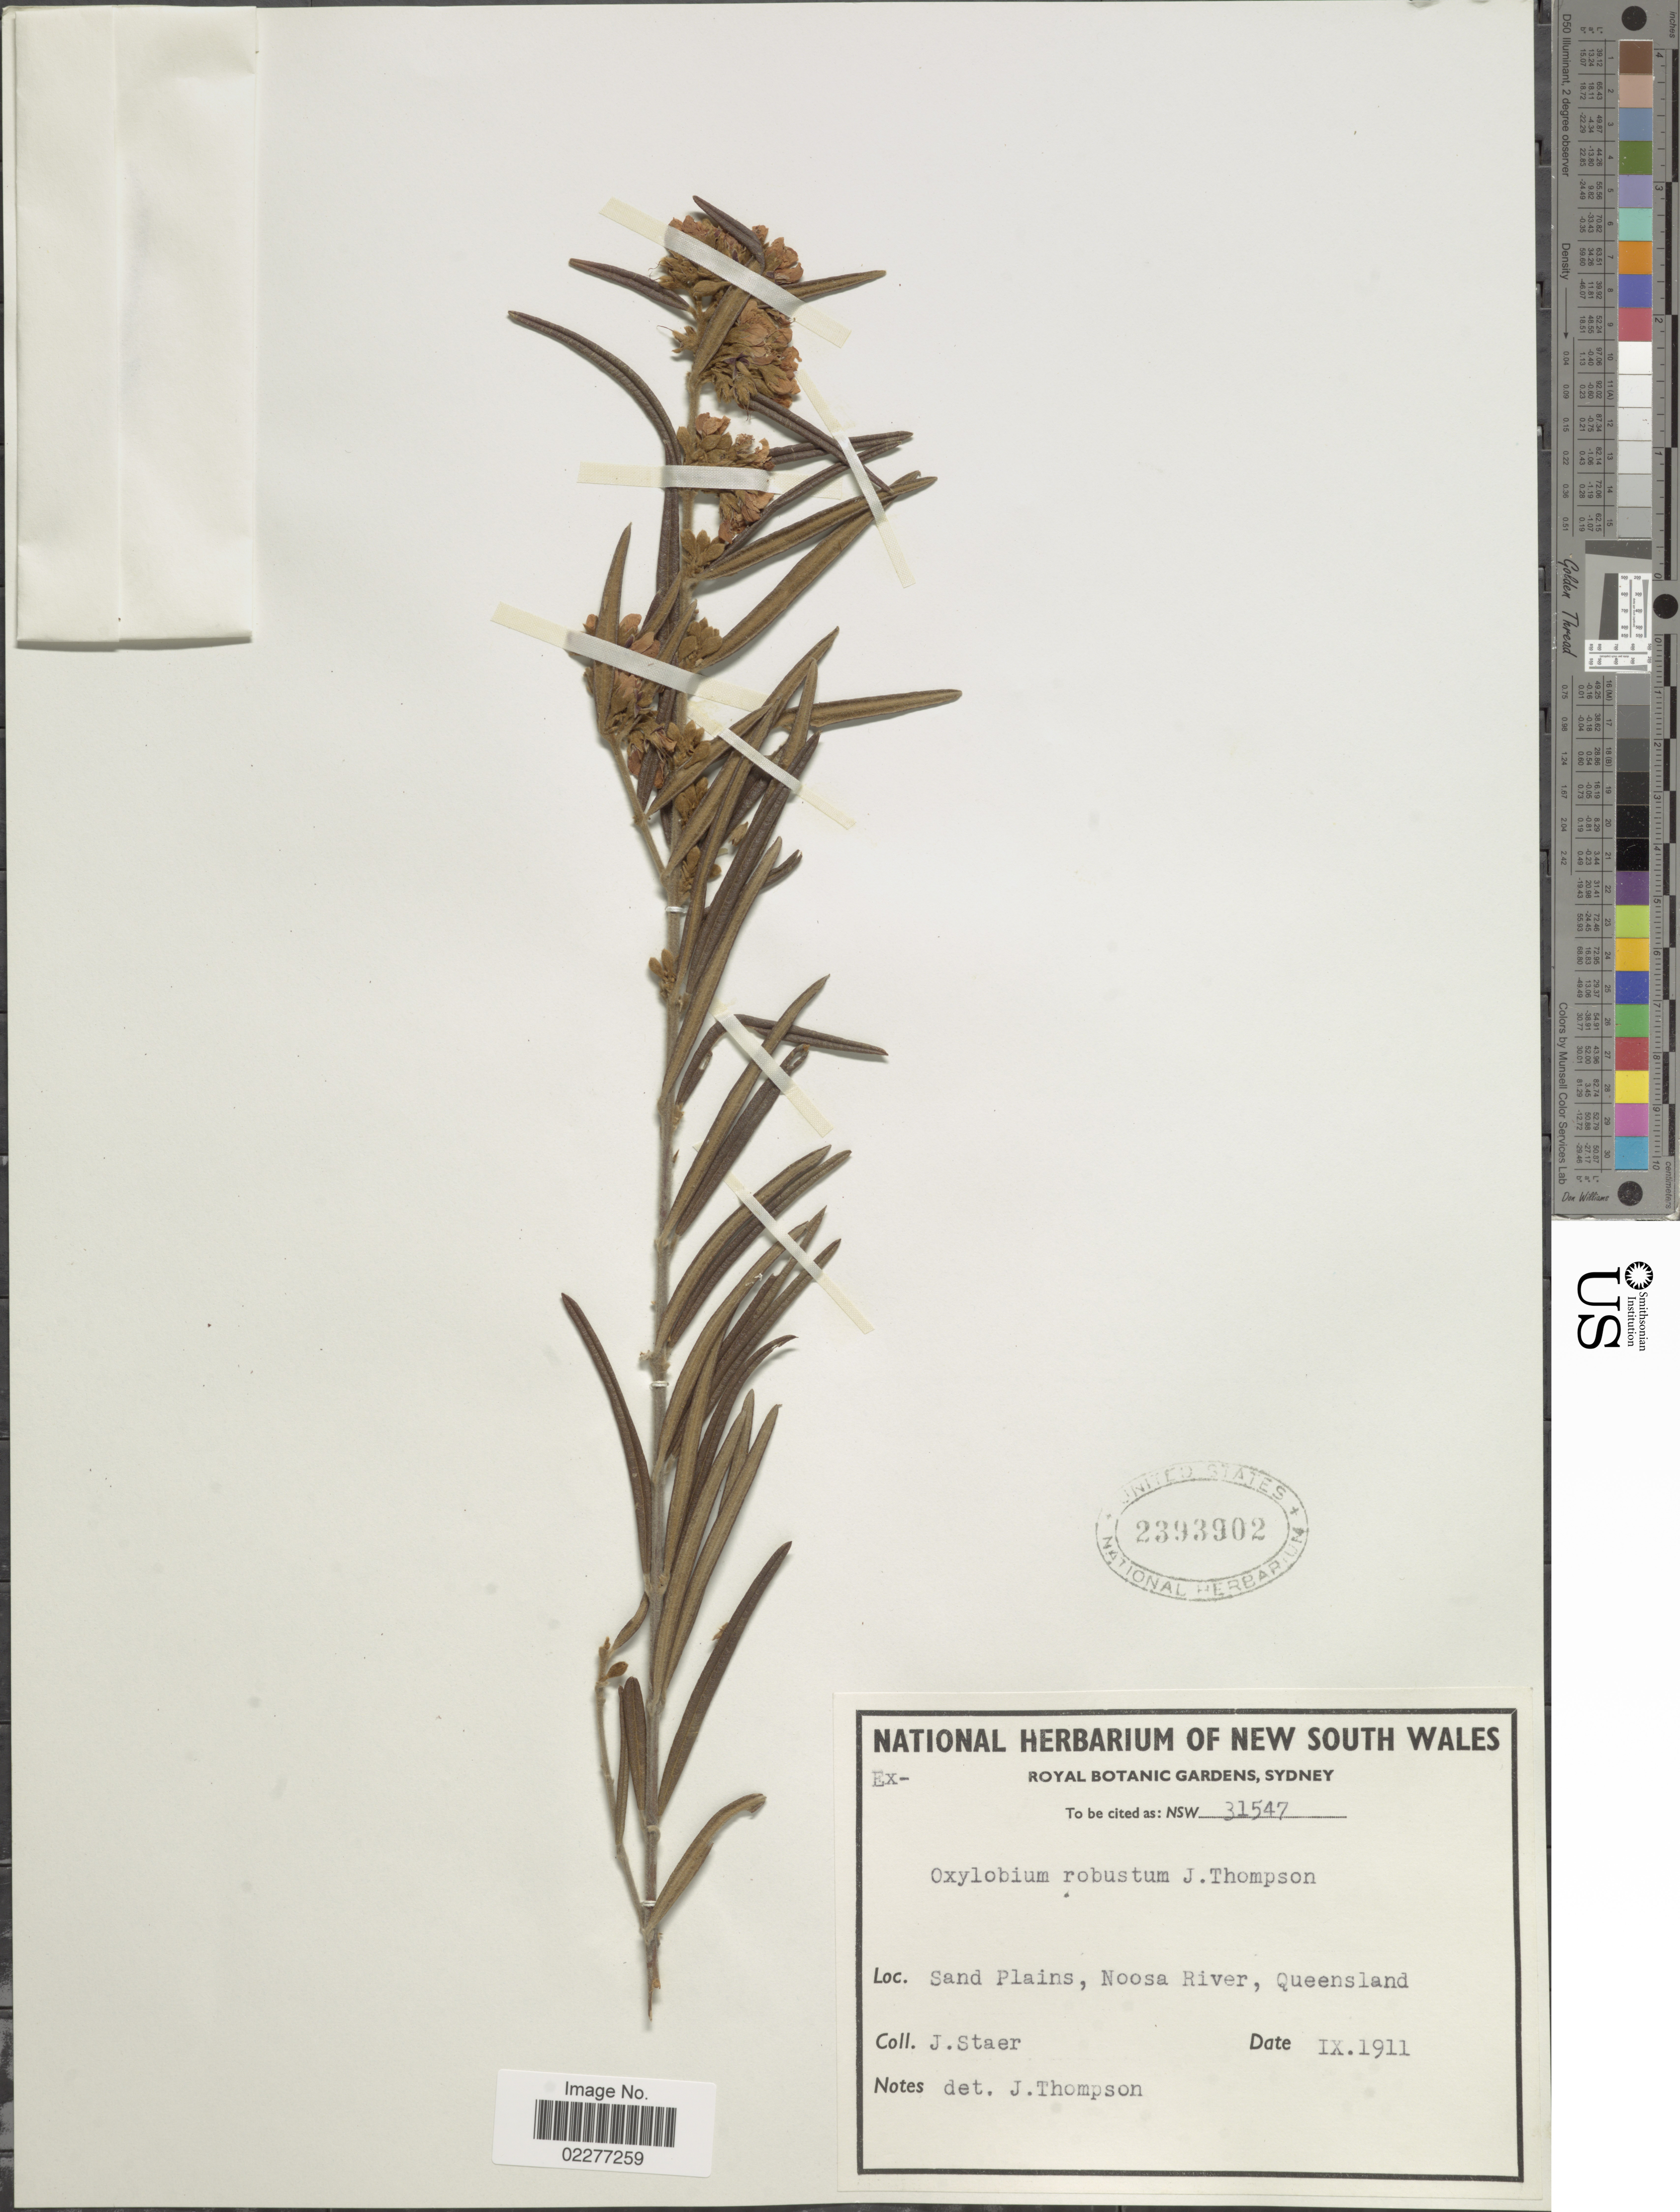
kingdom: Plantae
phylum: Tracheophyta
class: Magnoliopsida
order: Fabales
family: Fabaceae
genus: Oxylobium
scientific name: Oxylobium robustum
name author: J. Thompson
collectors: J. Staer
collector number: NSW 31547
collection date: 1911-09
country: Australia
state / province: Queensland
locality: Sand Plains, Noosa River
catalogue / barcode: US 23930902